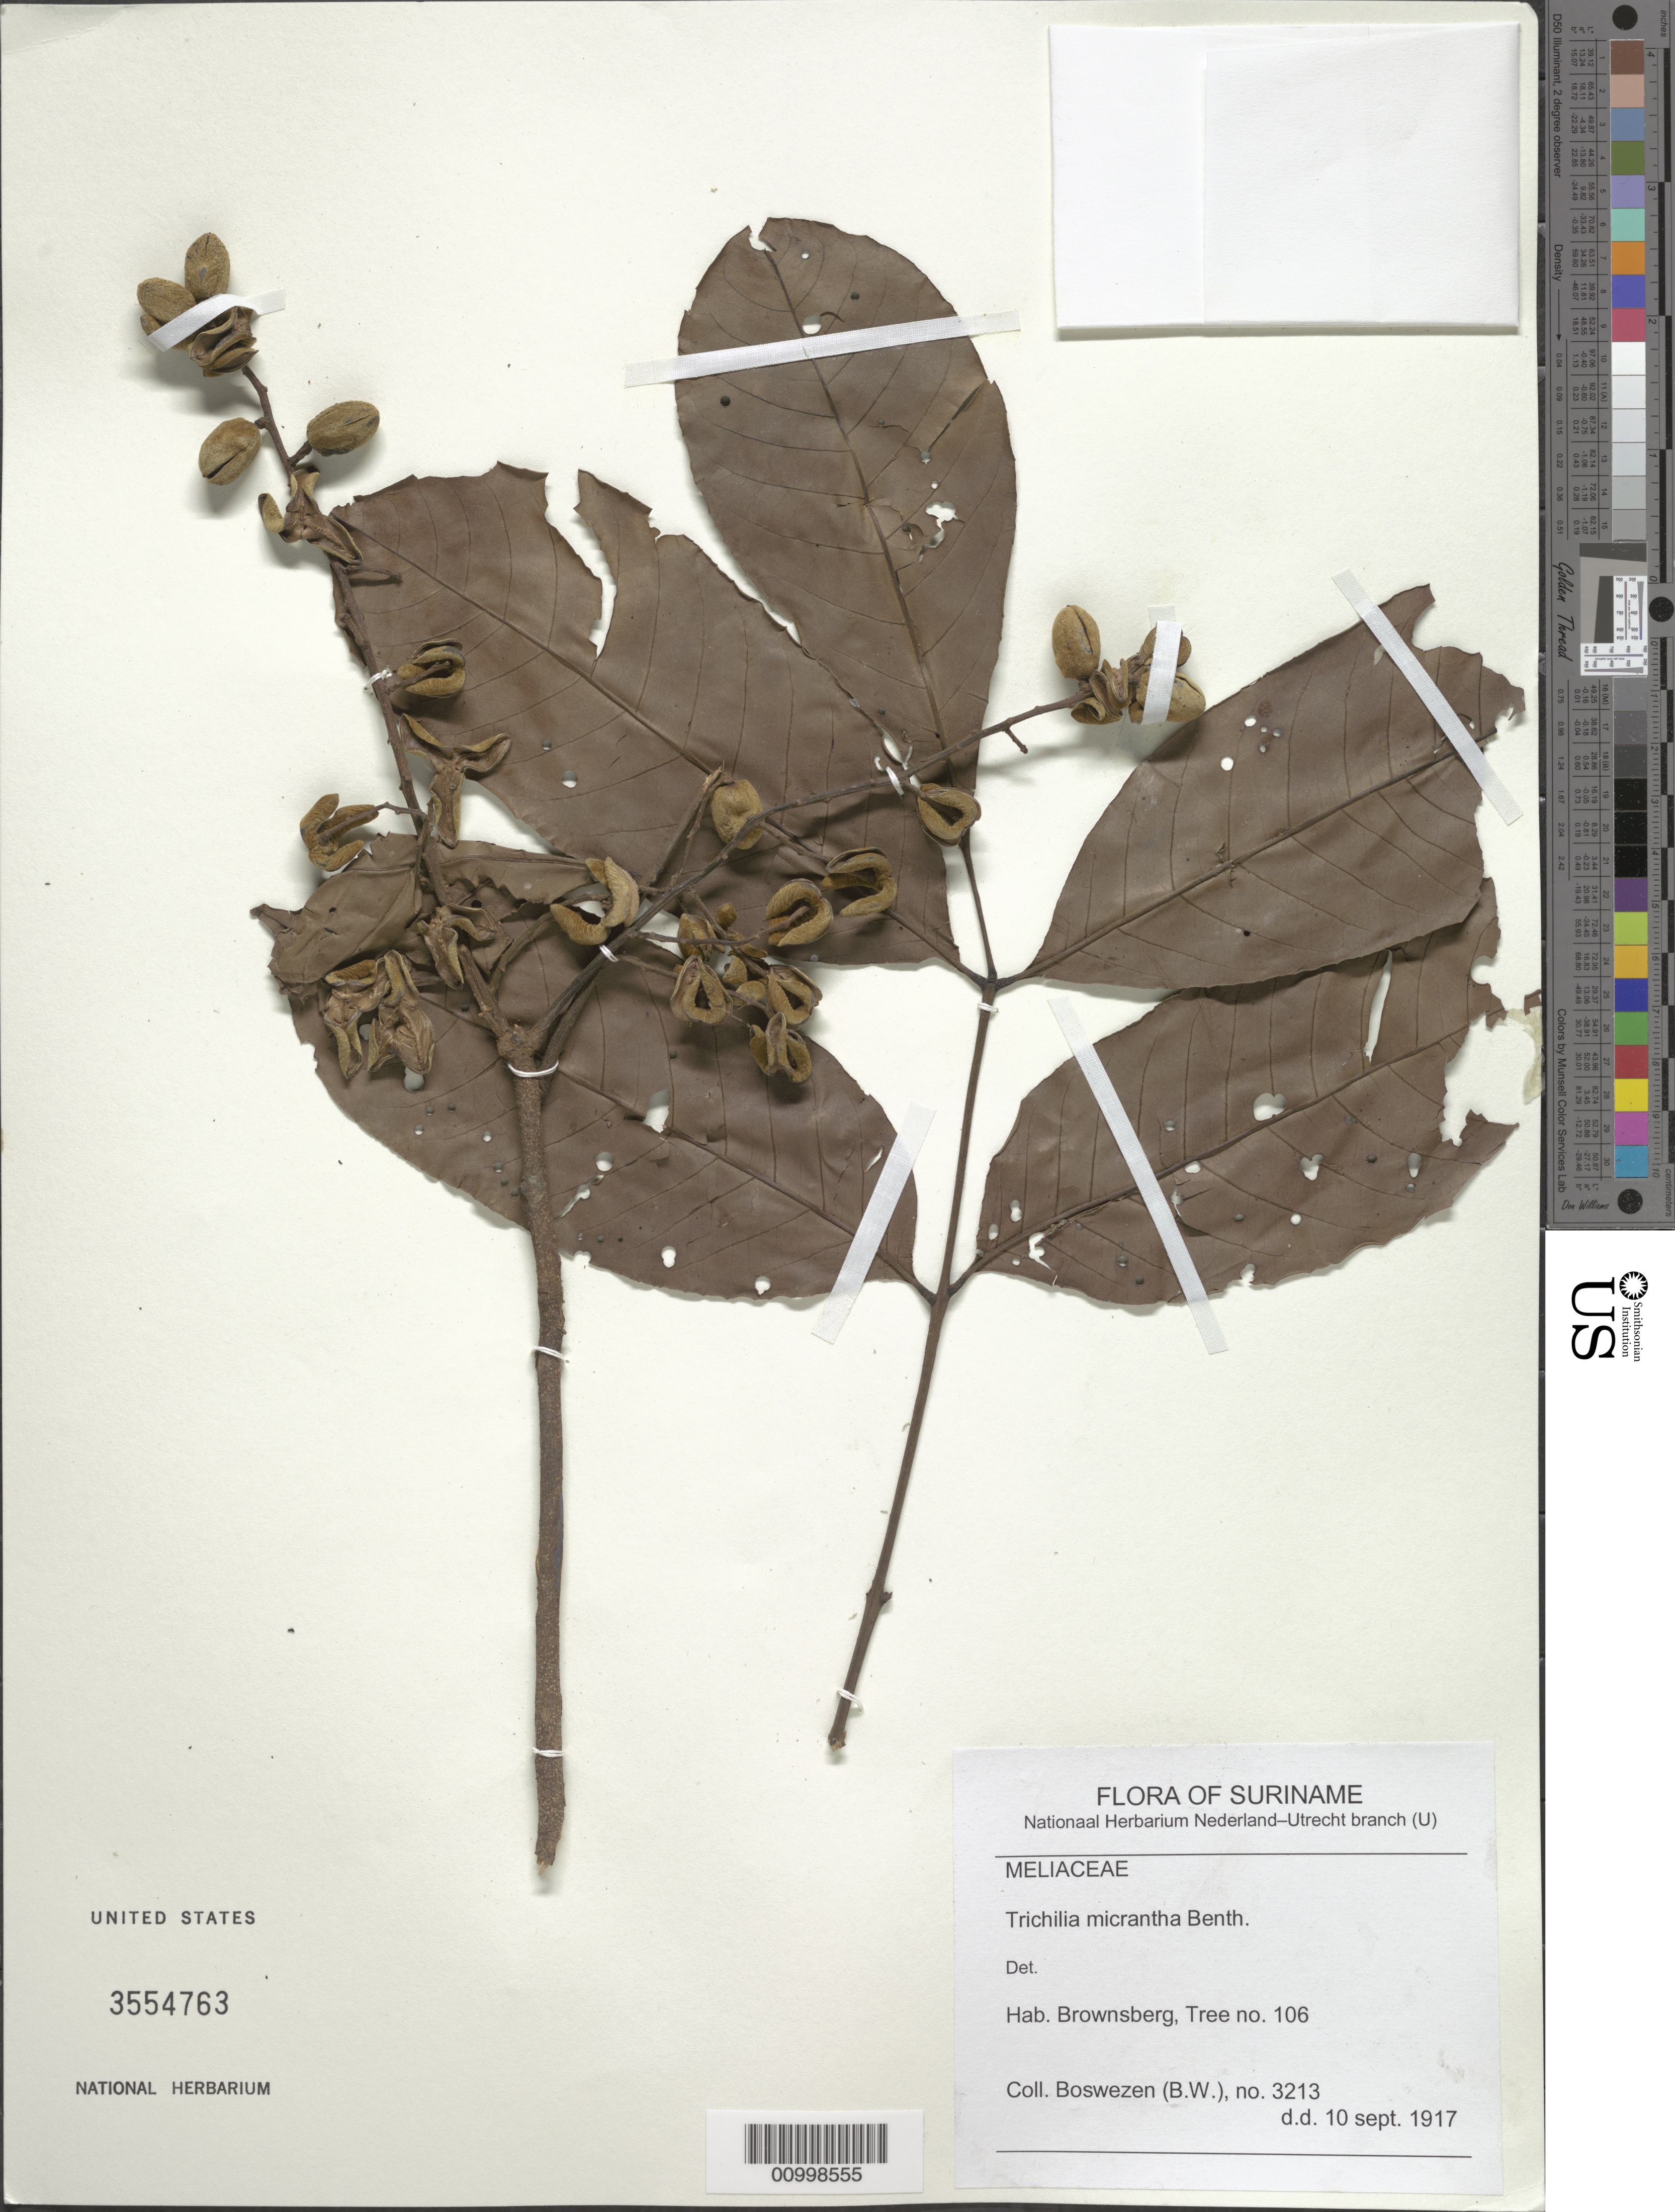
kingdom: Plantae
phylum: Tracheophyta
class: Magnoliopsida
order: Sapindales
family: Meliaceae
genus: Trichilia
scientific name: Trichilia micrantha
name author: Benth.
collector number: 3213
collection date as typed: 10-Sep-17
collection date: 1917-09-10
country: Suriname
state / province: Brokopondo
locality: Brownsberg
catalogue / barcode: US 3554763